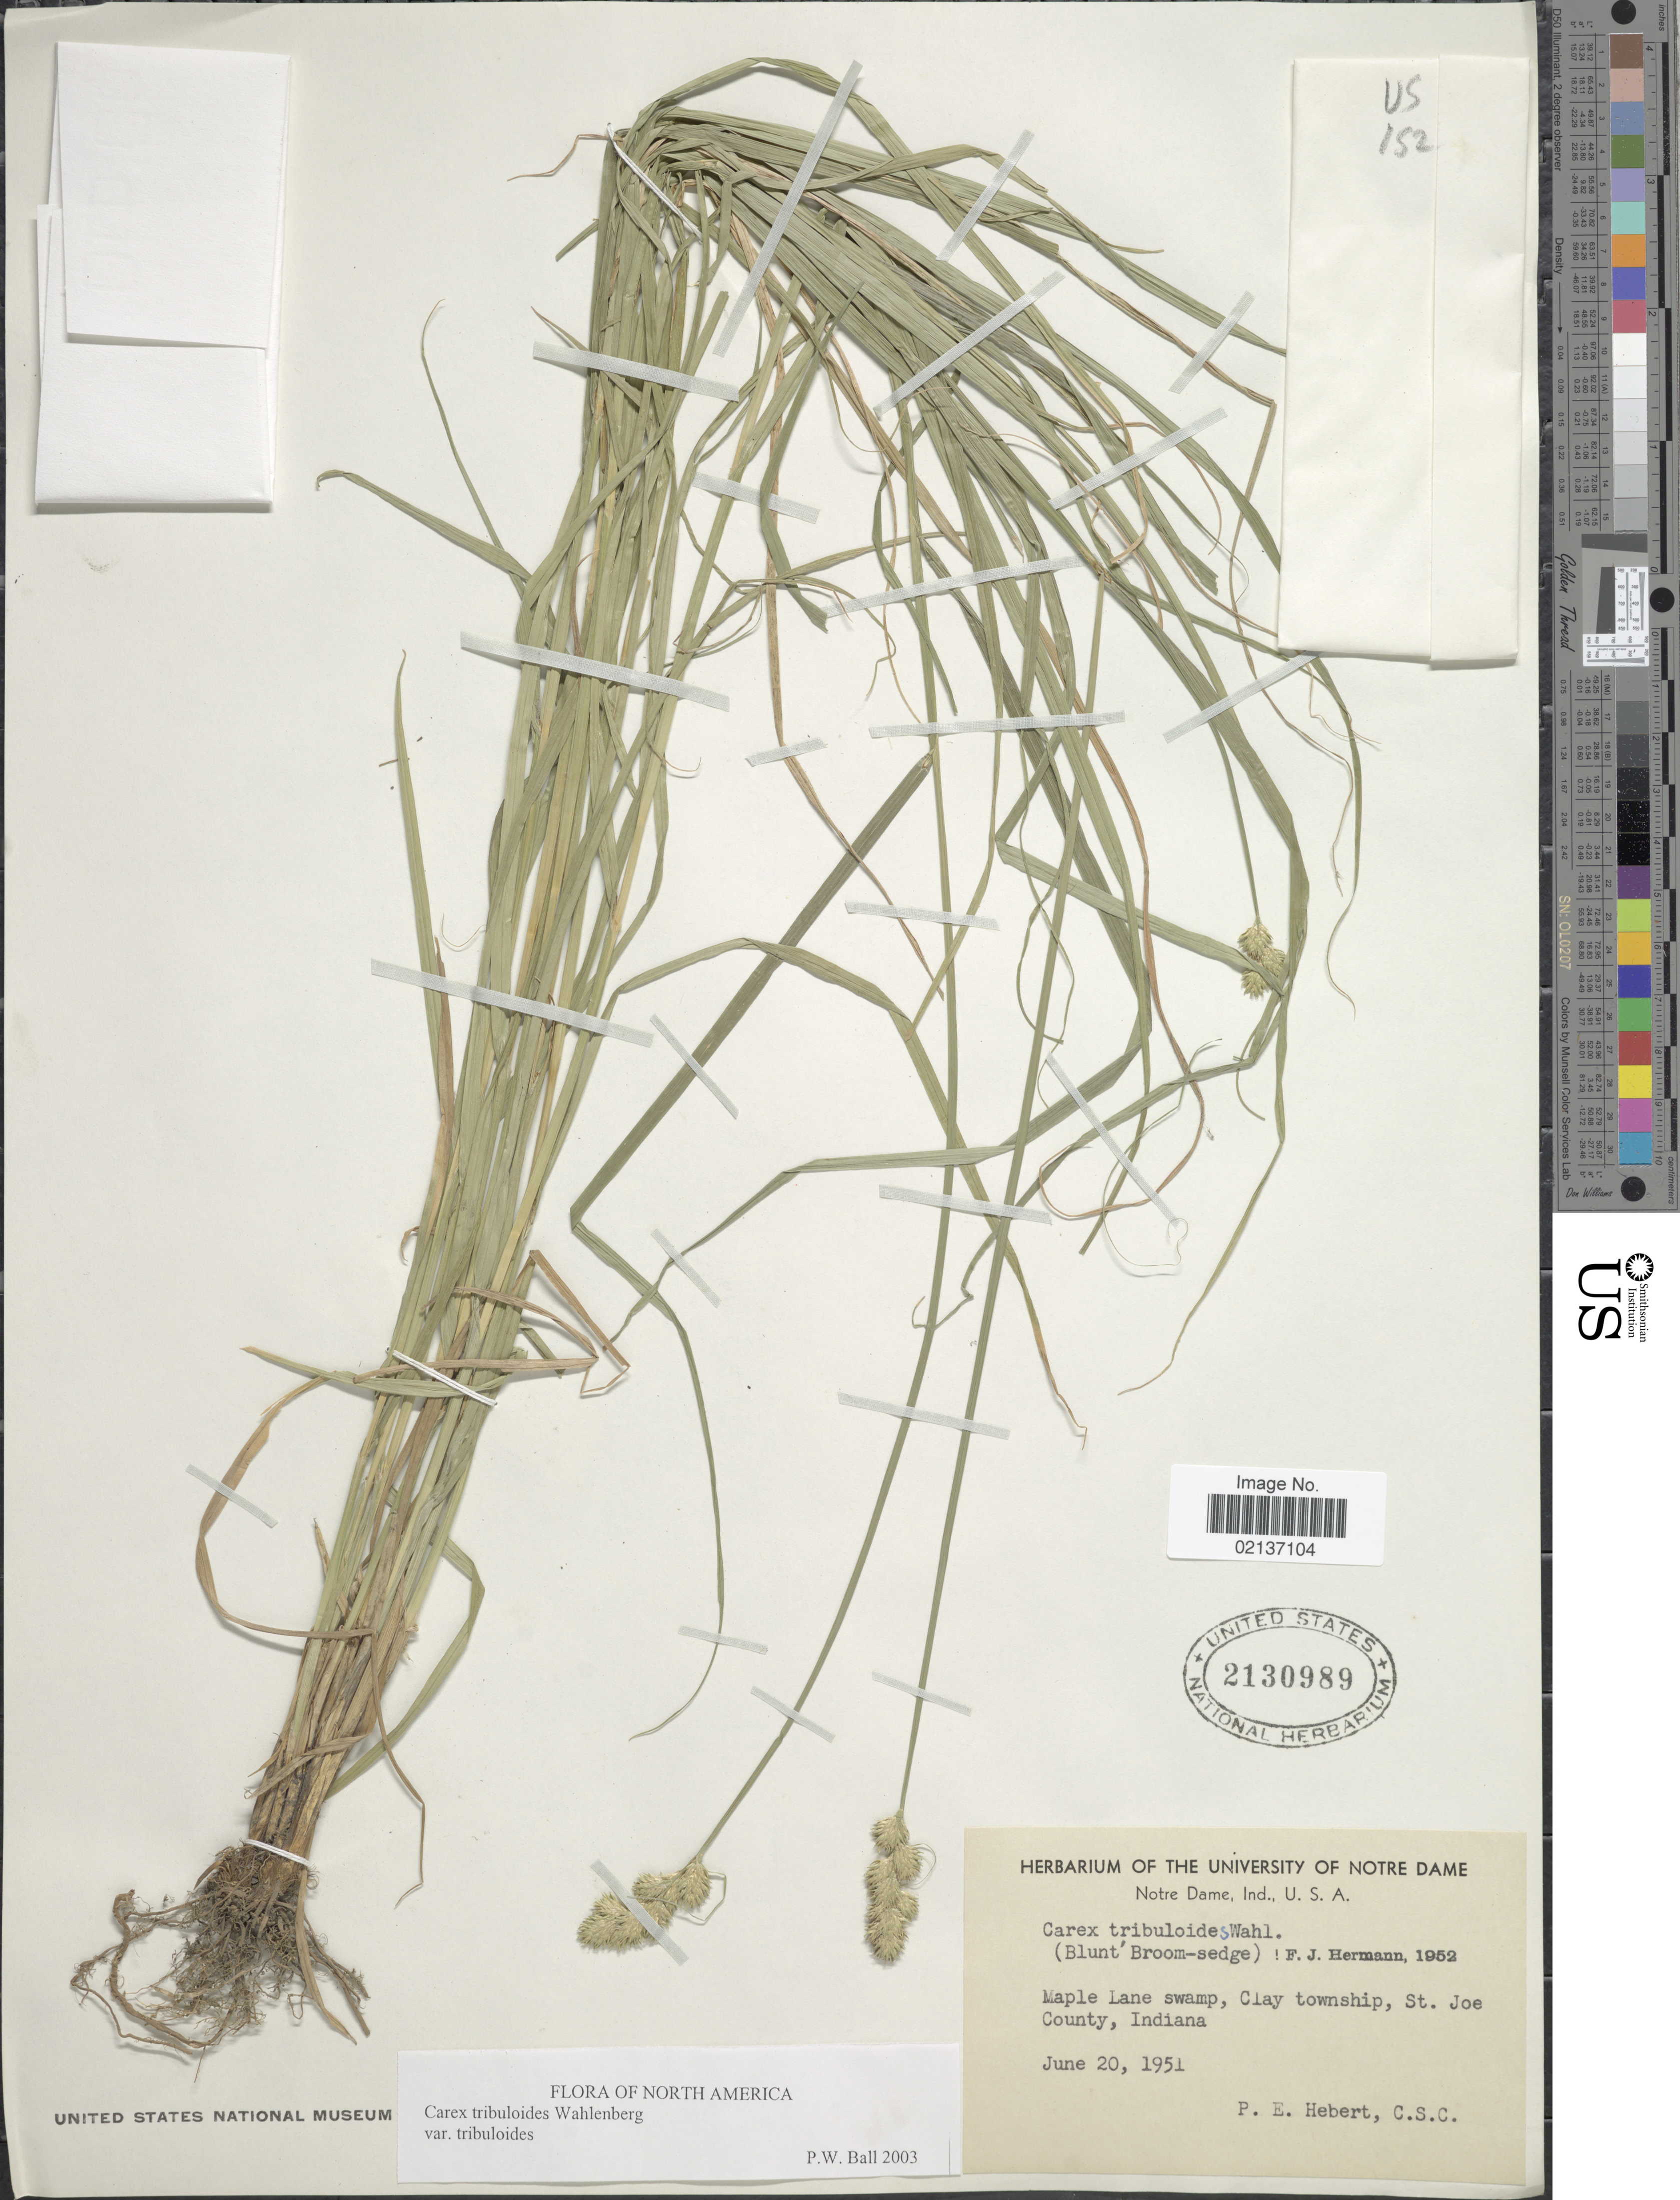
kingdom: Plantae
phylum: Tracheophyta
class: Liliopsida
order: Poales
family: Cyperaceae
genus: Carex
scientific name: Carex tribuloides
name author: Wahlenb.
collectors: P. Hebert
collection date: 1851-06-20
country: United States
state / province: Indiana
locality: Maple Lane swamp, Clay Township, St. Joe County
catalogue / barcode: US 2130989